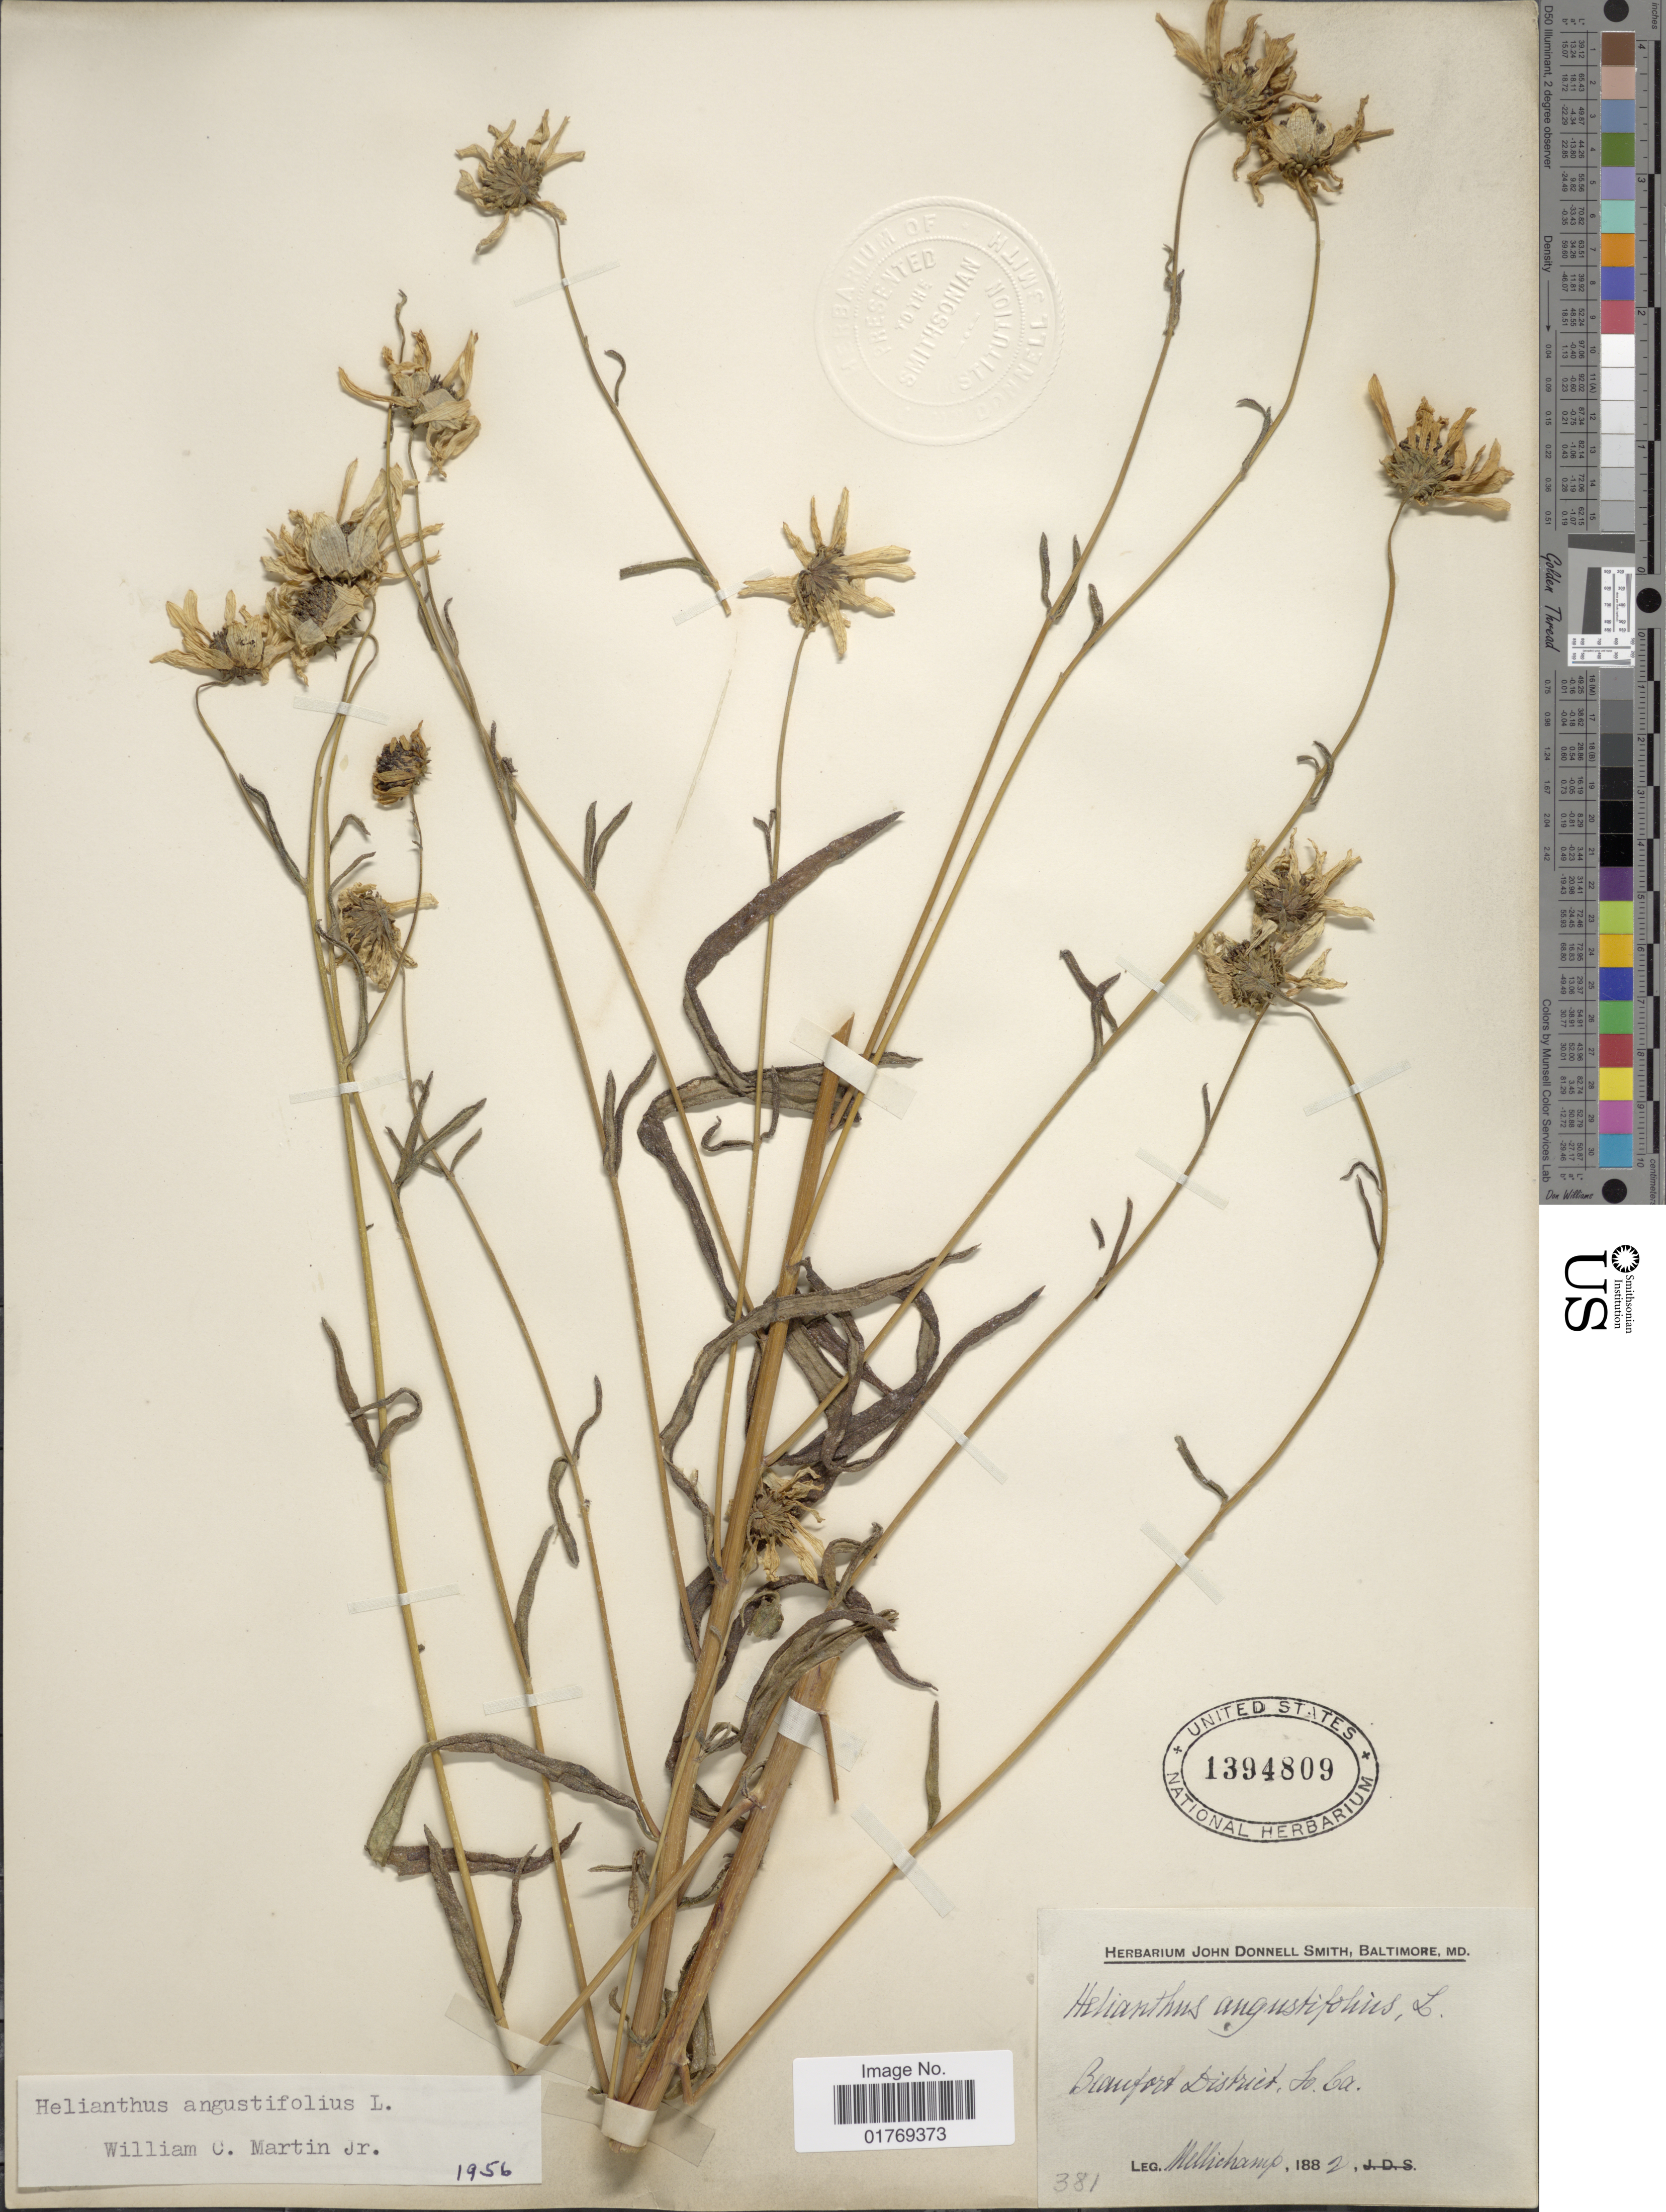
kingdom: Plantae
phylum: Tracheophyta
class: Magnoliopsida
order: Asterales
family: Asteraceae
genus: Helianthus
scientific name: Helianthus angustifolius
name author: L.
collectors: -. Mellichamp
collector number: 381?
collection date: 1882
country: United States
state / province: South Carolina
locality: Beanford District, So. Ca.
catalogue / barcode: US 1394809